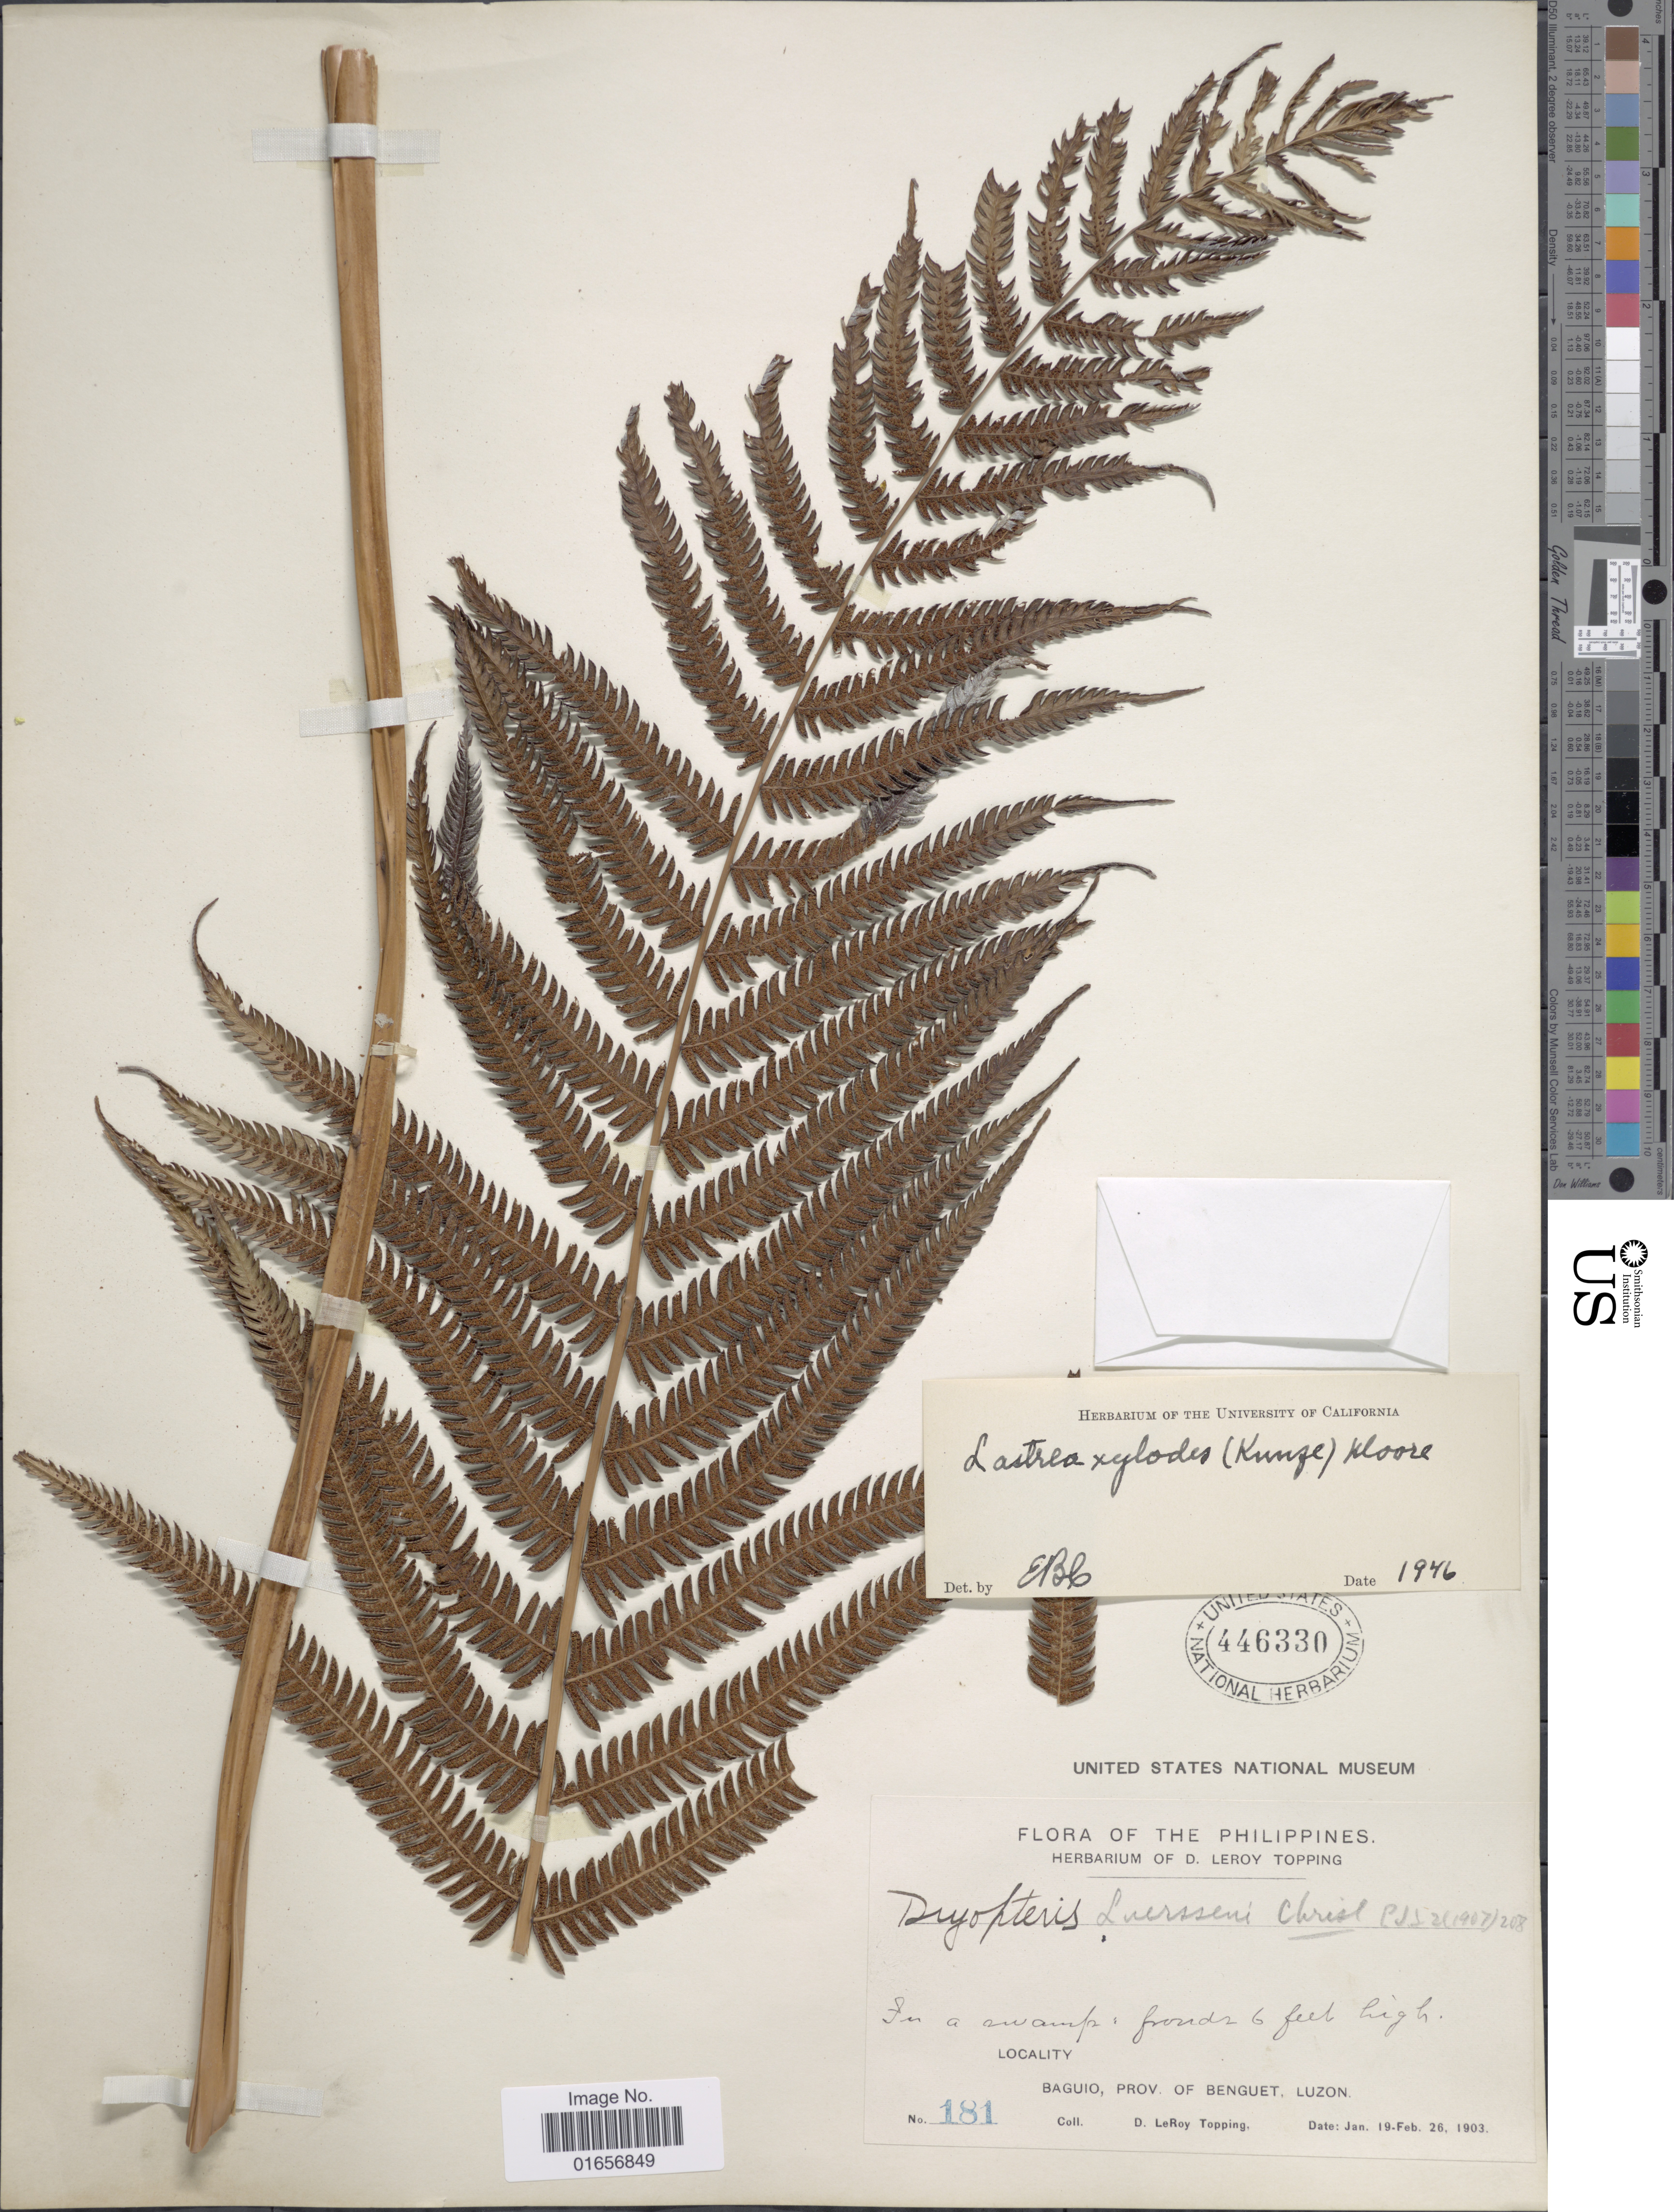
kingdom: Plantae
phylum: Tracheophyta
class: Polypodiopsida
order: Polypodiales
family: Thelypteridaceae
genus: Pseudocyclosorus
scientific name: Pseudocyclosorus tylodes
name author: (Kunze) Ching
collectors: D. L. Topping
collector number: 181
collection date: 1903-01-19/1903-02-26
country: Philippines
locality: Baguio, Prov. of Benguet, Luzon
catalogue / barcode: US 446330